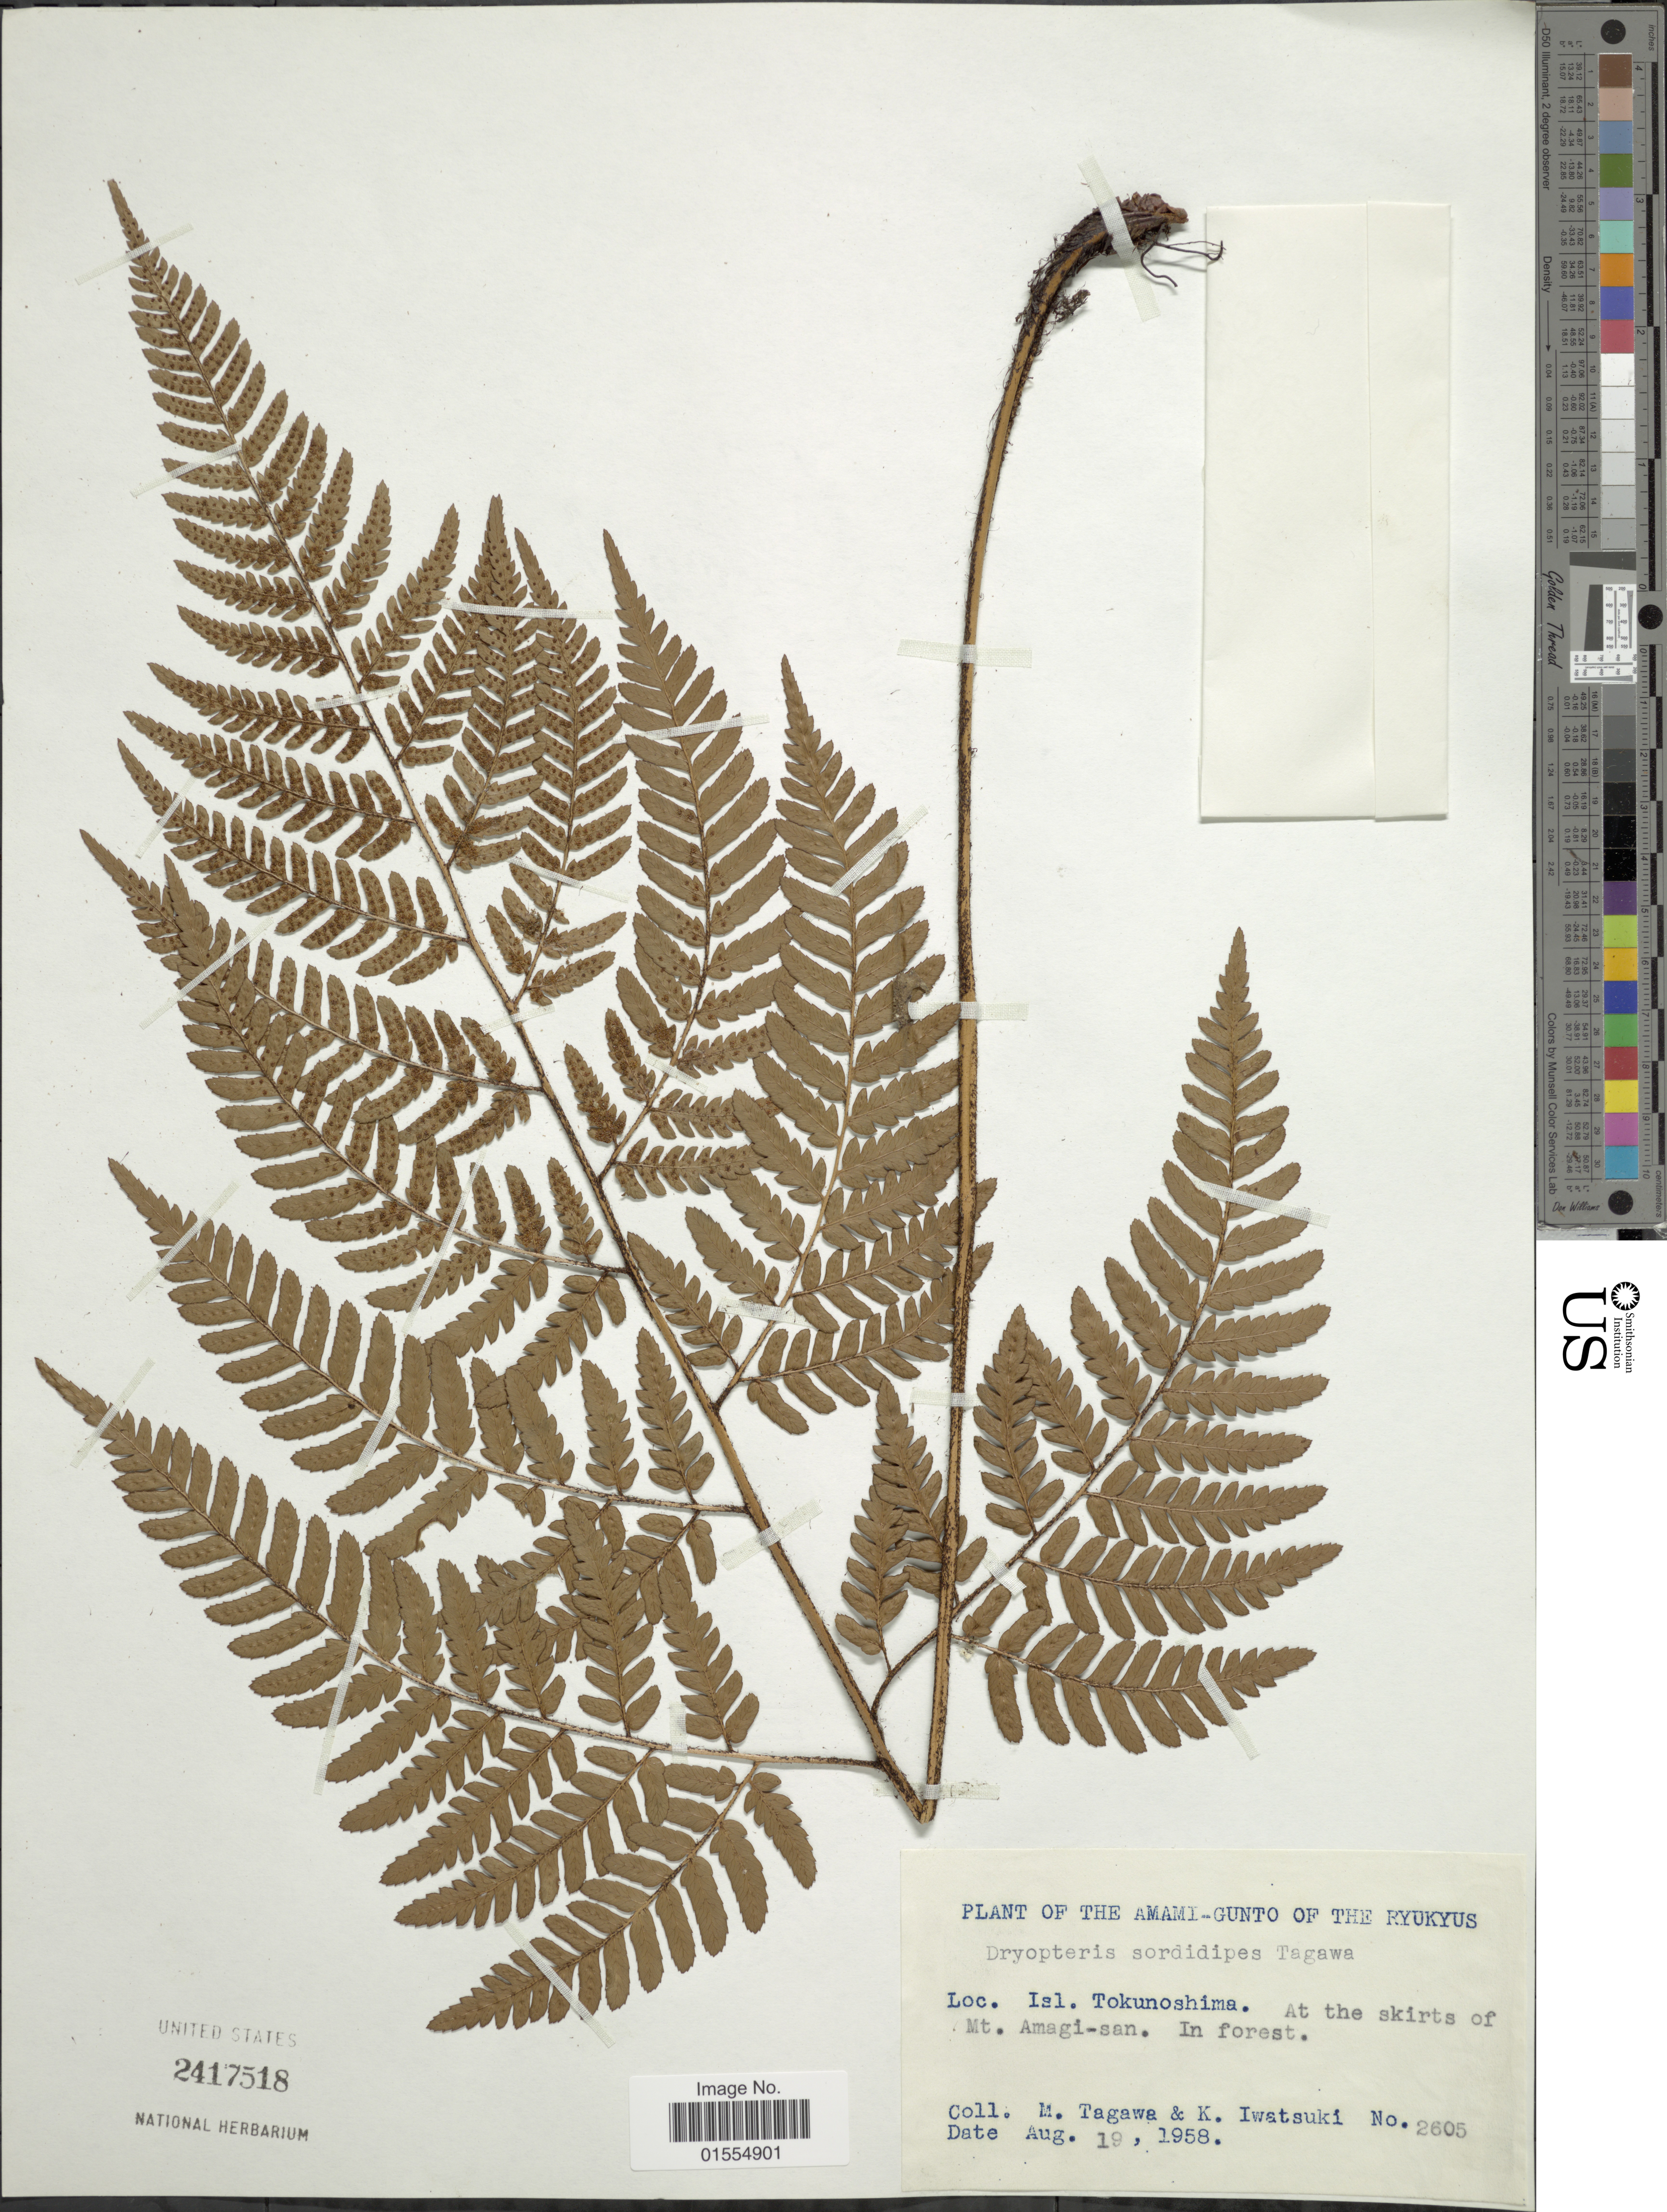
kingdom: Plantae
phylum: Tracheophyta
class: Polypodiopsida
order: Polypodiales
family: Dryopteridaceae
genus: Dryopteris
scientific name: Dryopteris sordidipes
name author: Tagawa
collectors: M. Tagawa & K. Iwatsuki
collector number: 2605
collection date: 1958-08-19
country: Japan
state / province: Okinawa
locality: Isl. Tokunoshima, at the skirts of Mt. Amagi-san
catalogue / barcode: US 2417518